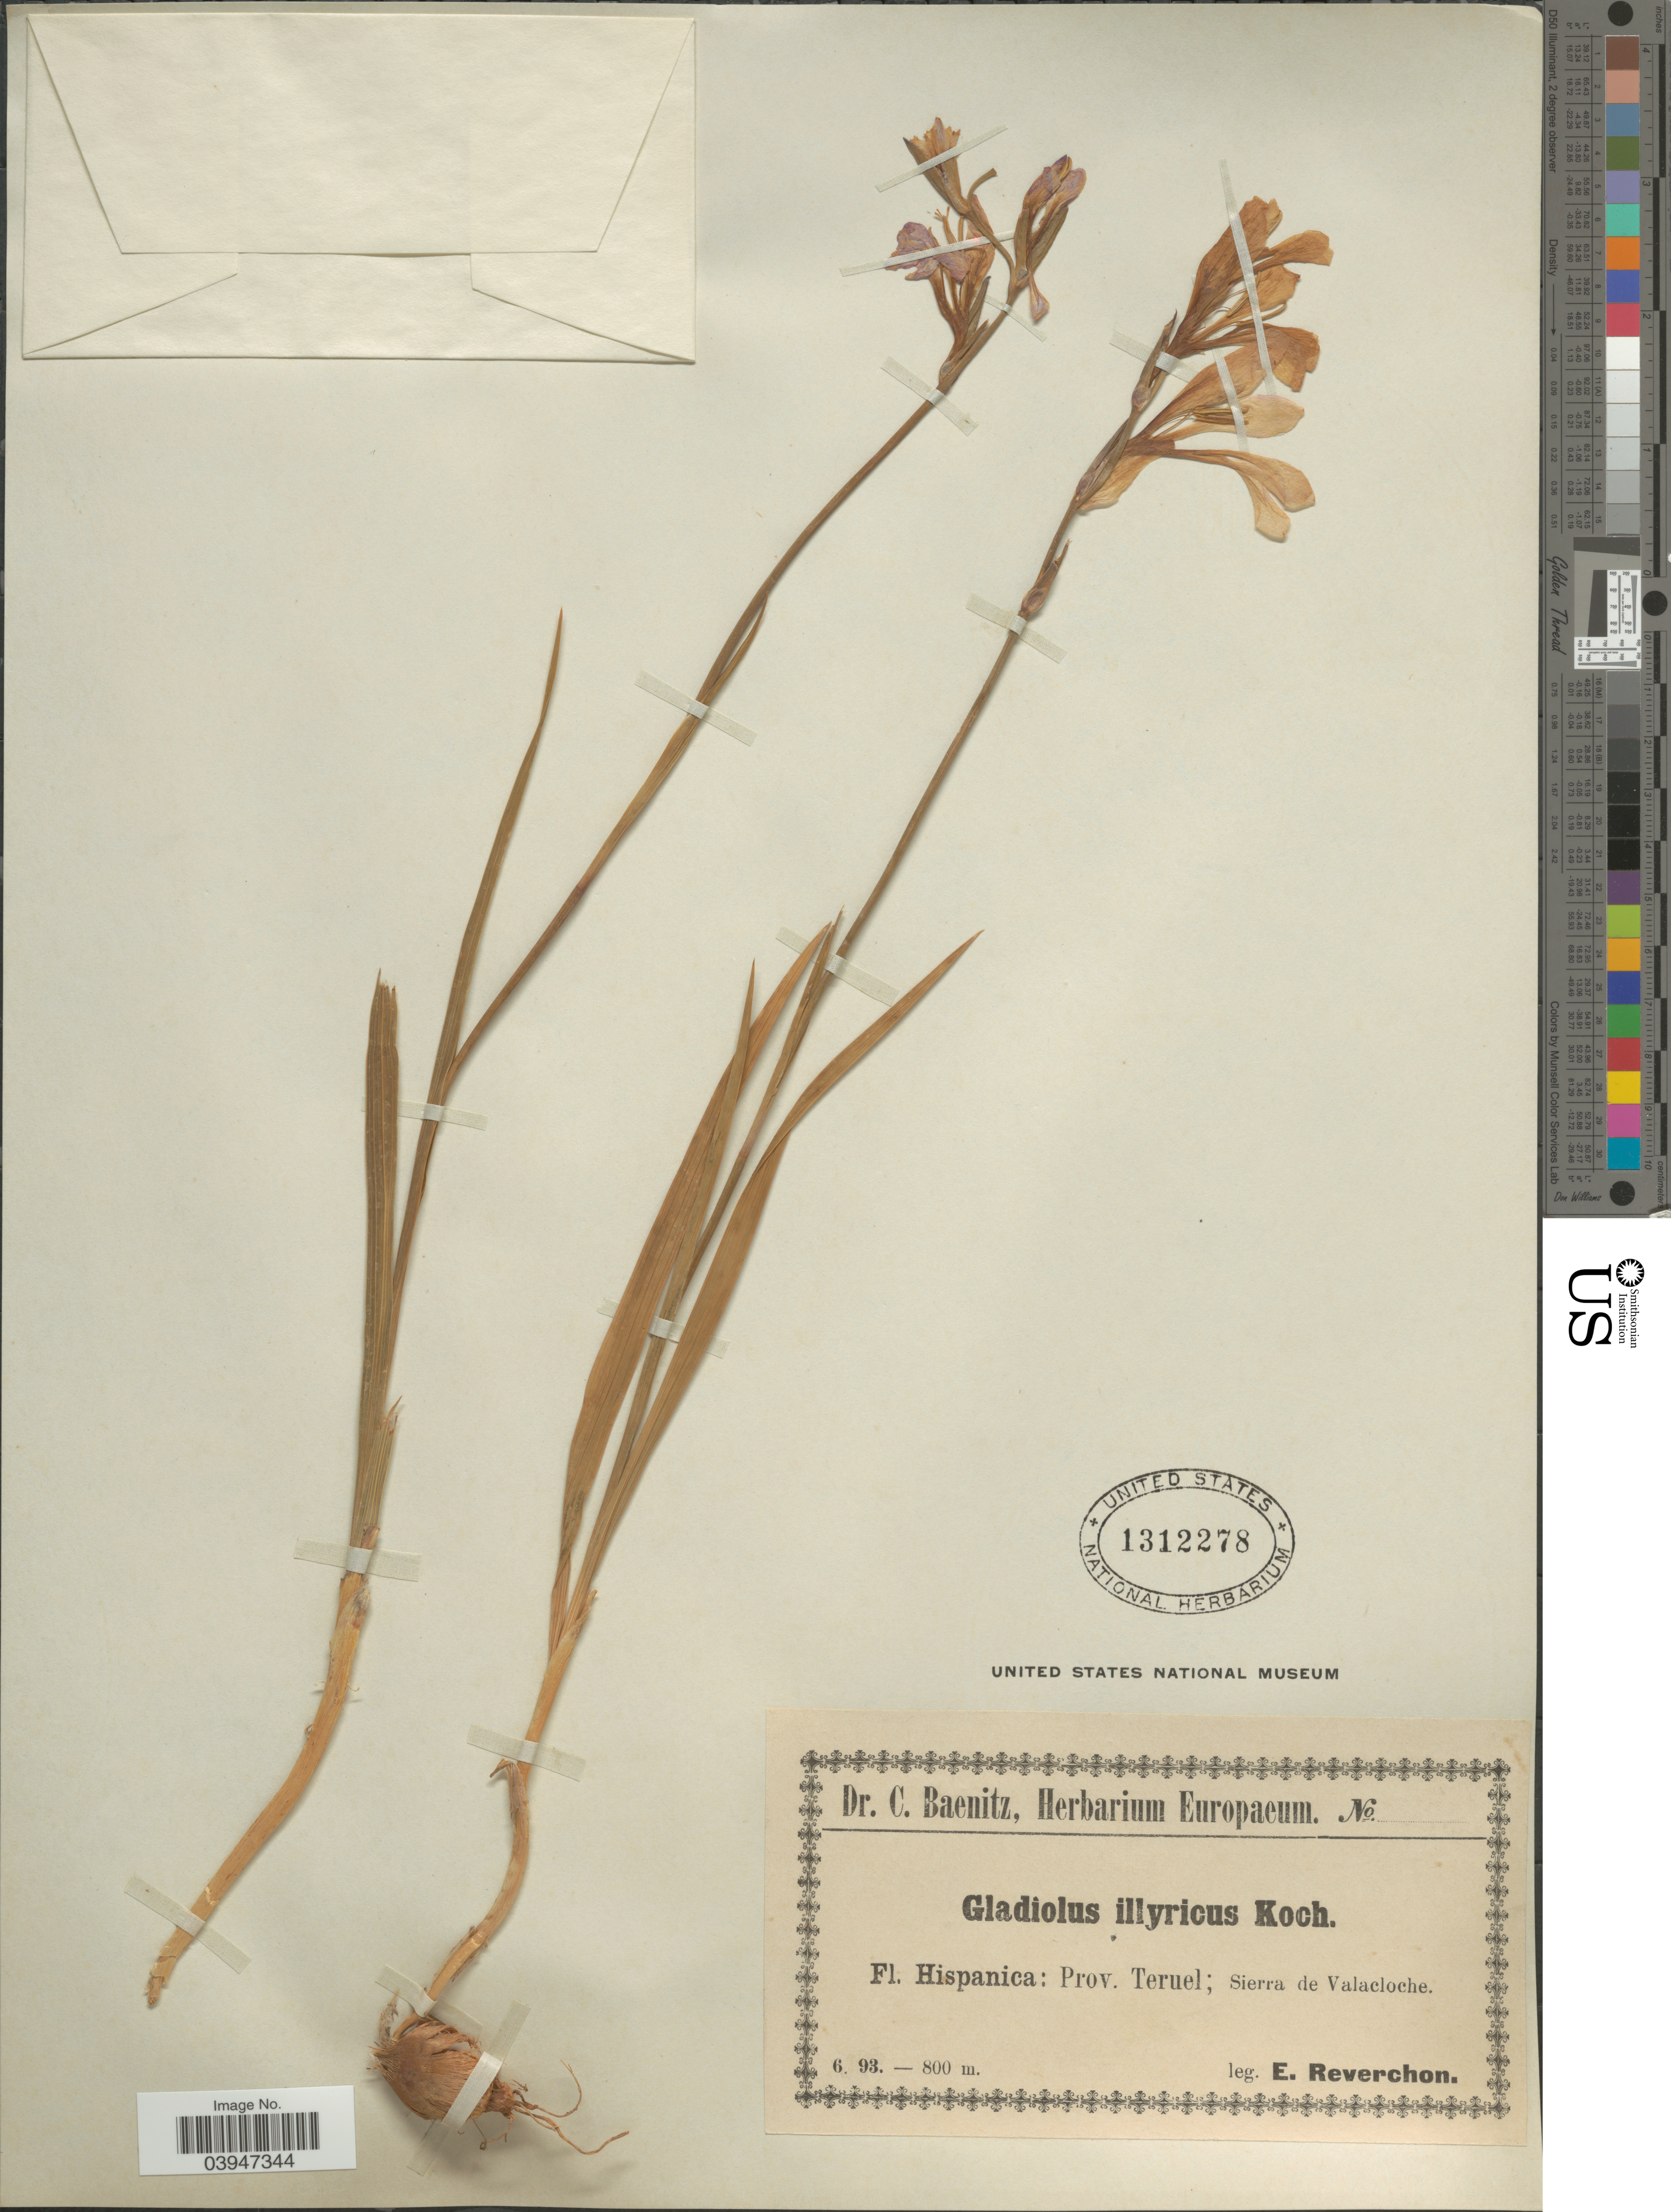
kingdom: Plantae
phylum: Tracheophyta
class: Liliopsida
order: Asparagales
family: Iridaceae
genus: Gladiolus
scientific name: Gladiolus illyricus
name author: W.D.J. Koch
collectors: E. Reverchon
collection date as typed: Transcribed d/m/y: /6/93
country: Spain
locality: Hispanica: Prov. Teruel; Sierra de Valacloche.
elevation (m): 800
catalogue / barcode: US 1312278